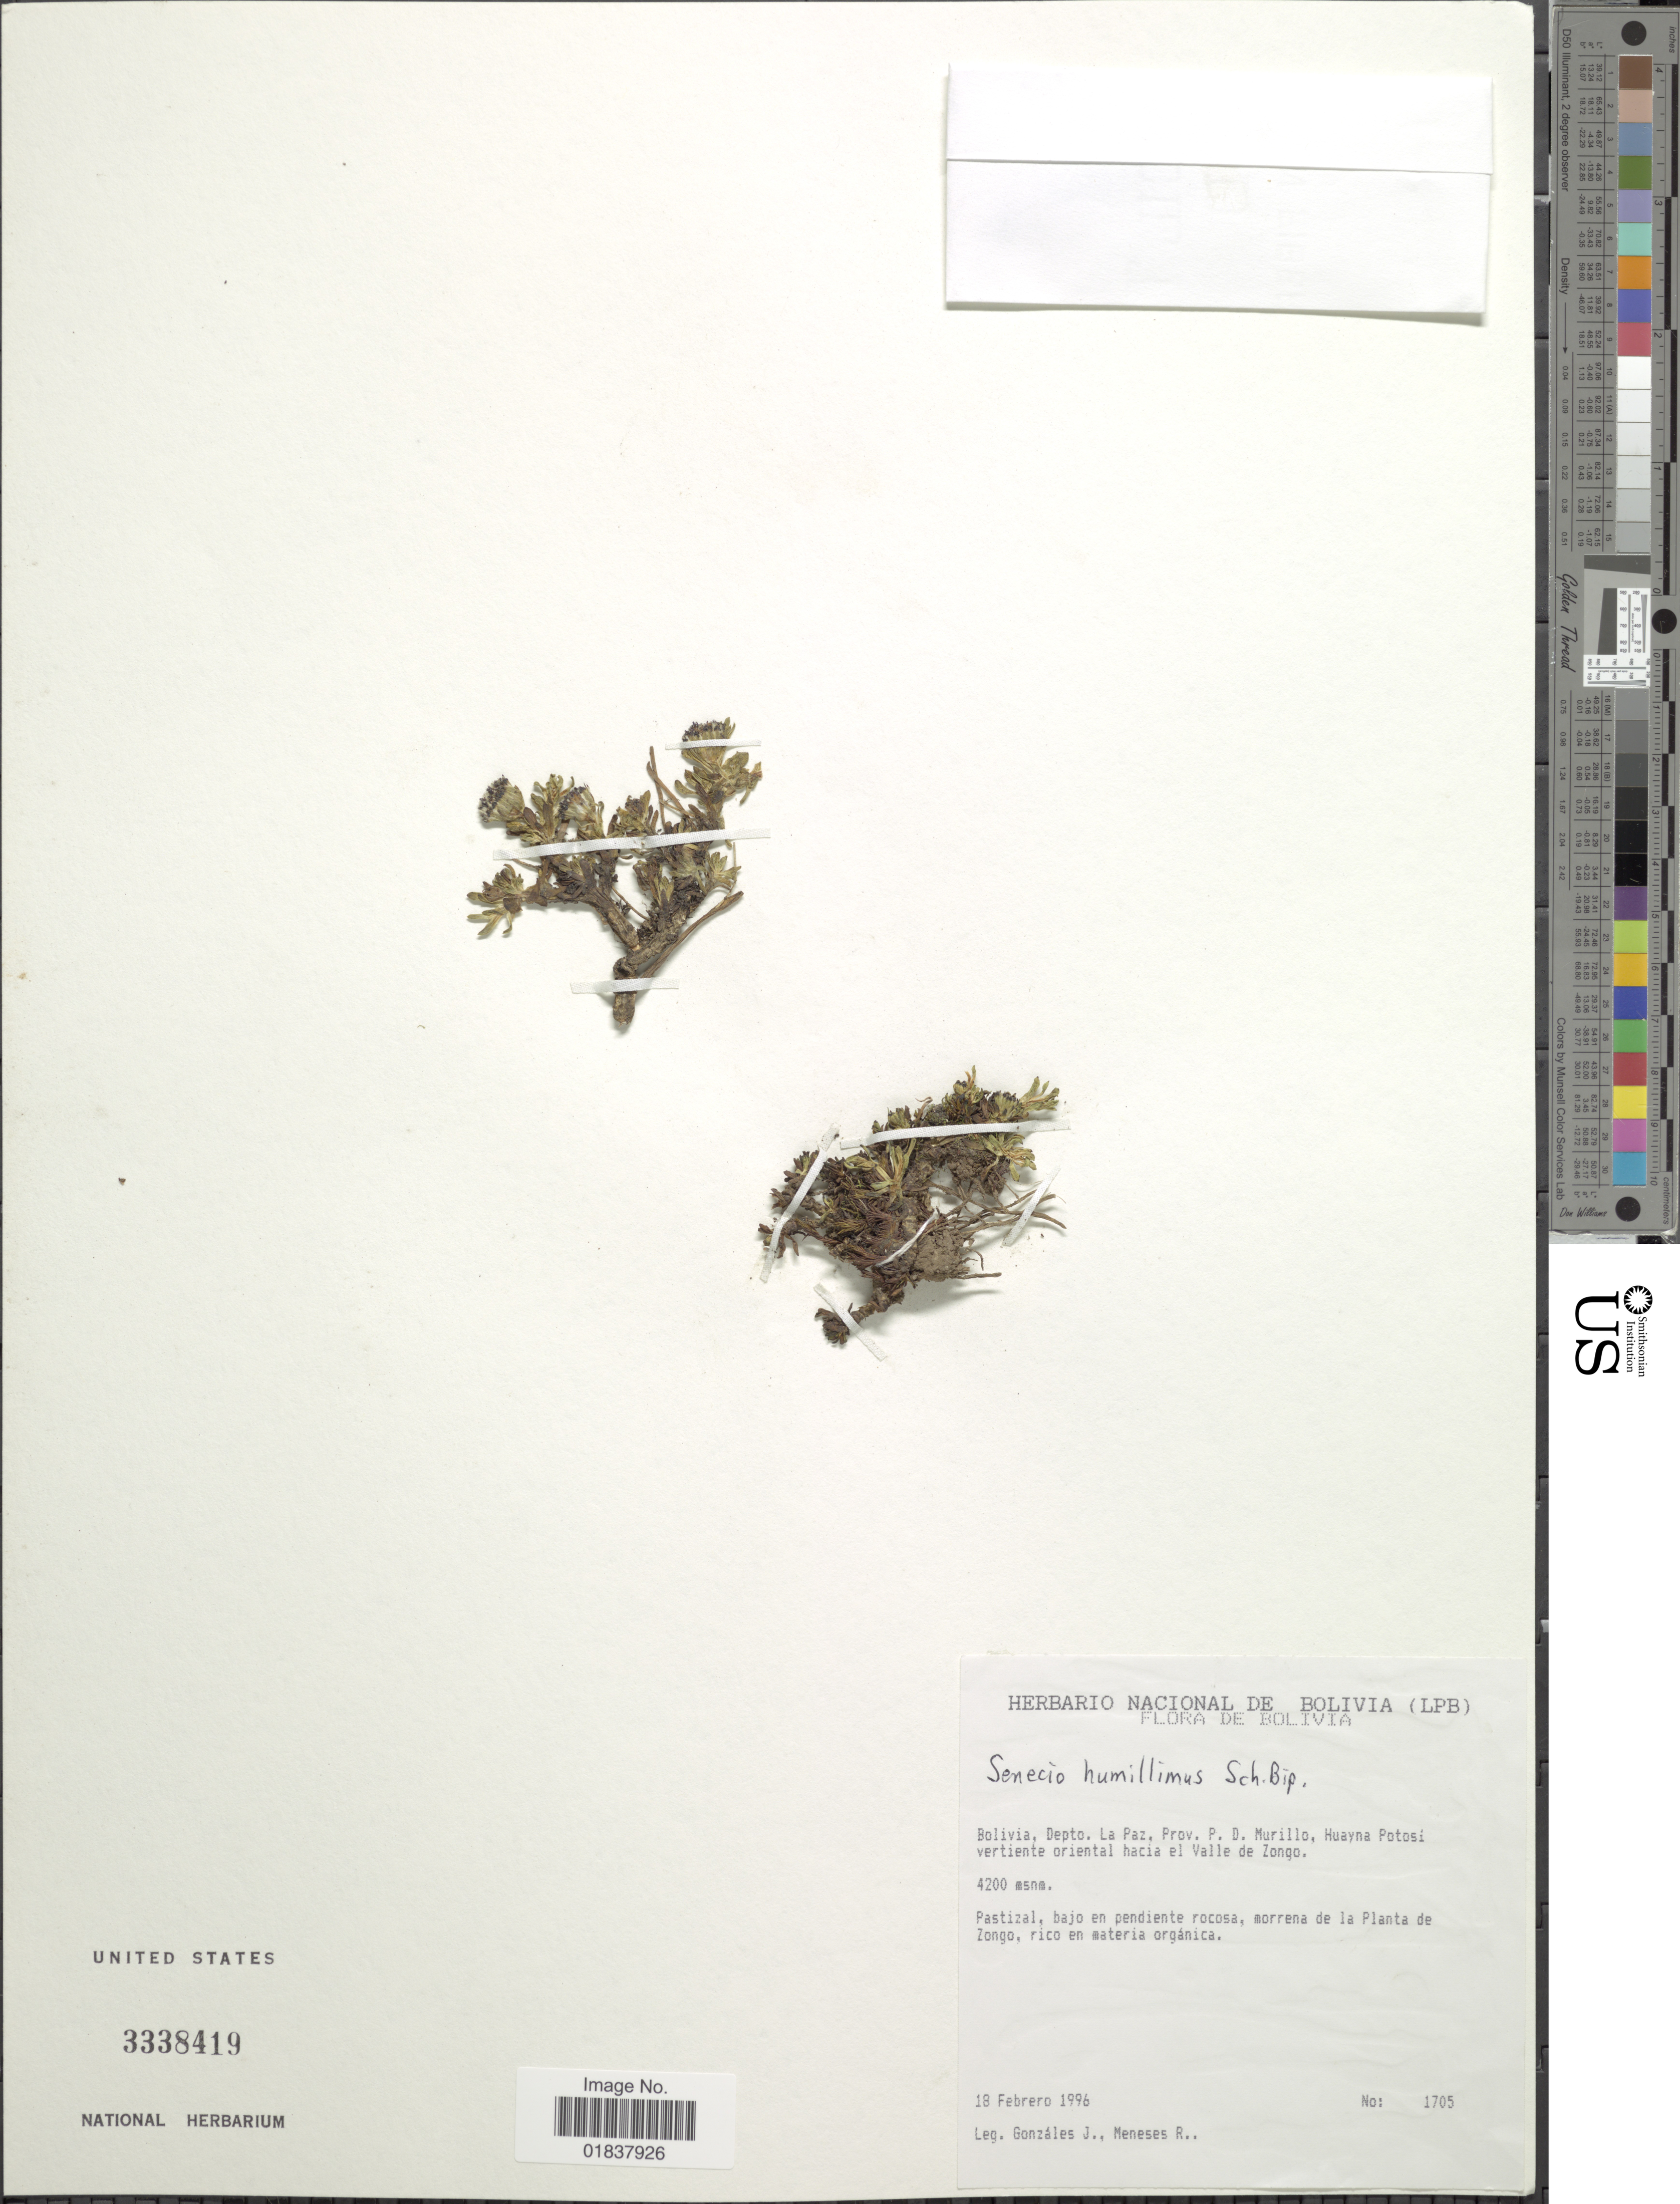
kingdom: Plantae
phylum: Tracheophyta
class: Magnoliopsida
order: Asterales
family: Asteraceae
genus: Senecio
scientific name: Senecio humillimus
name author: Sch. Bip.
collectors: J. Gonzales & R. I. Meneses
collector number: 1705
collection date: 1996-02-18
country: Bolivia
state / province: La Paz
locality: Prov. P. D. Murillo, Huayna Potosi vertiente oriental hacia el Valle de Zongo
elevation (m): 4200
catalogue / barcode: US 3338419